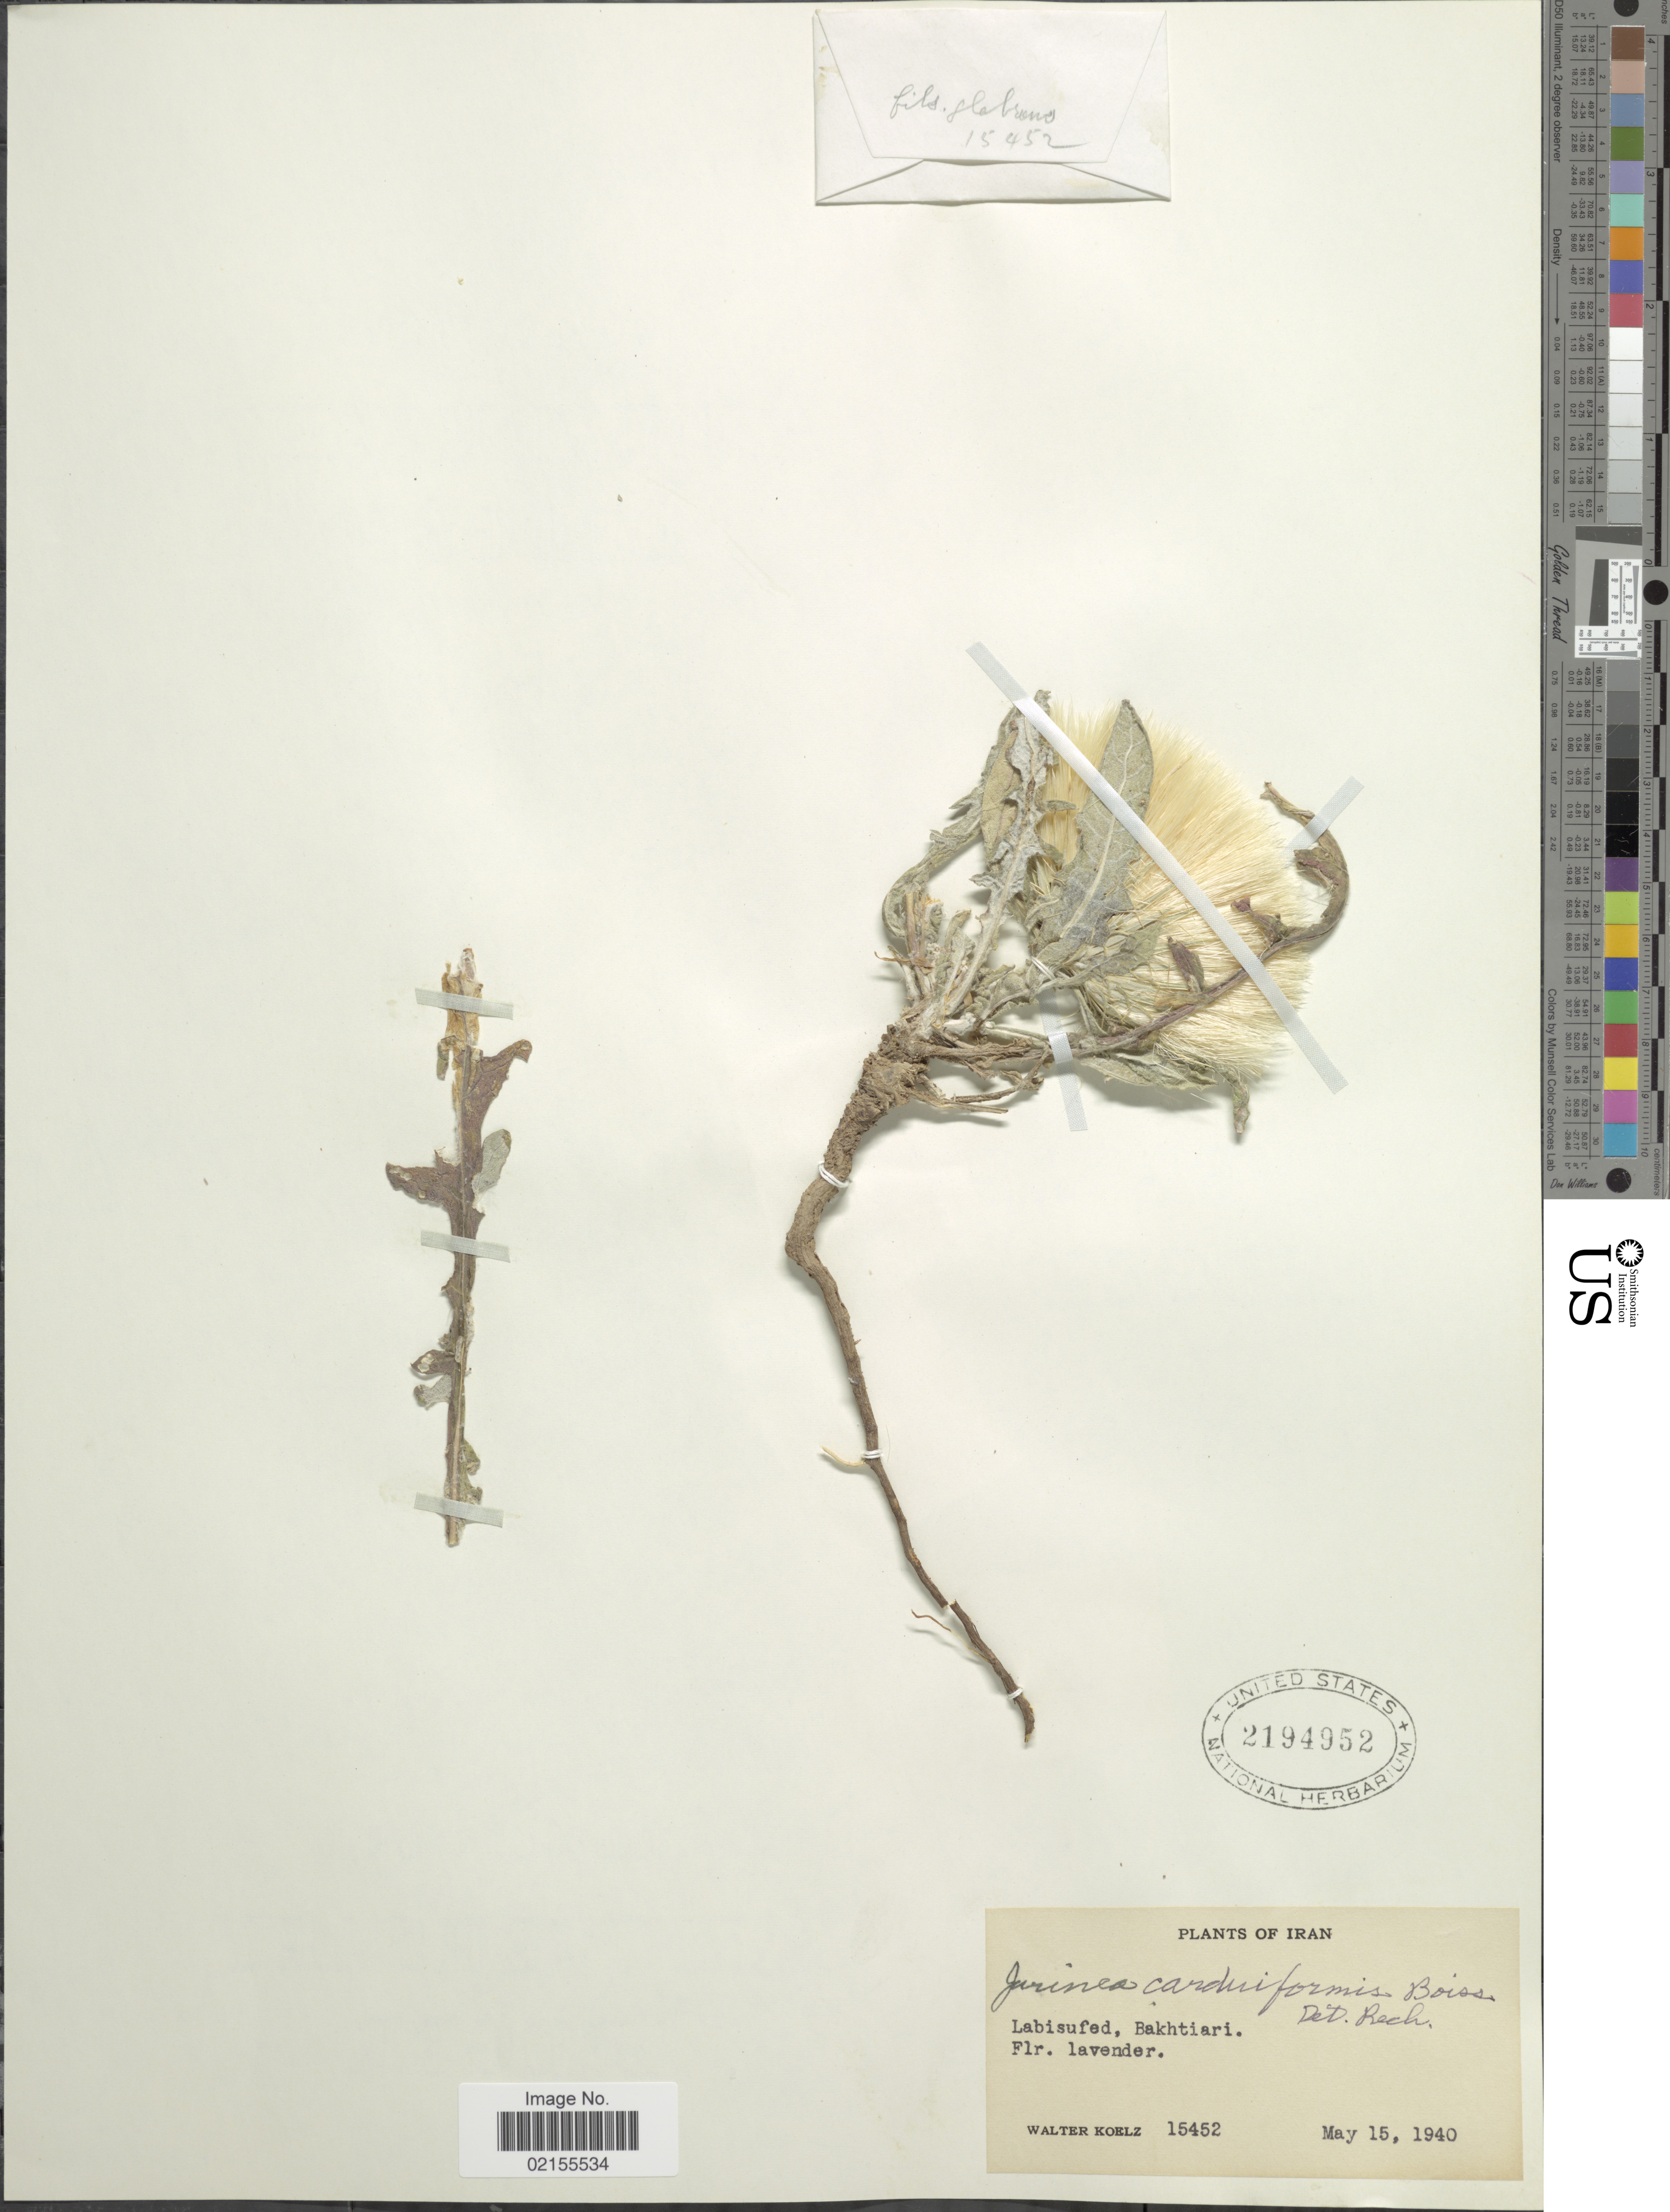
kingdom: Plantae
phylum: Tracheophyta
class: Magnoliopsida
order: Asterales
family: Asteraceae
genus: Jurinea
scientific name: Jurinea carduiformis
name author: (Jaub. & Spach) Boiss.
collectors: W. N. Koelz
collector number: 15452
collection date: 1940-05-15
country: Iran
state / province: Chahar Mahaal and Bakhtiari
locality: Labisufed, Bakhtiari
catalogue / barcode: US 2194952